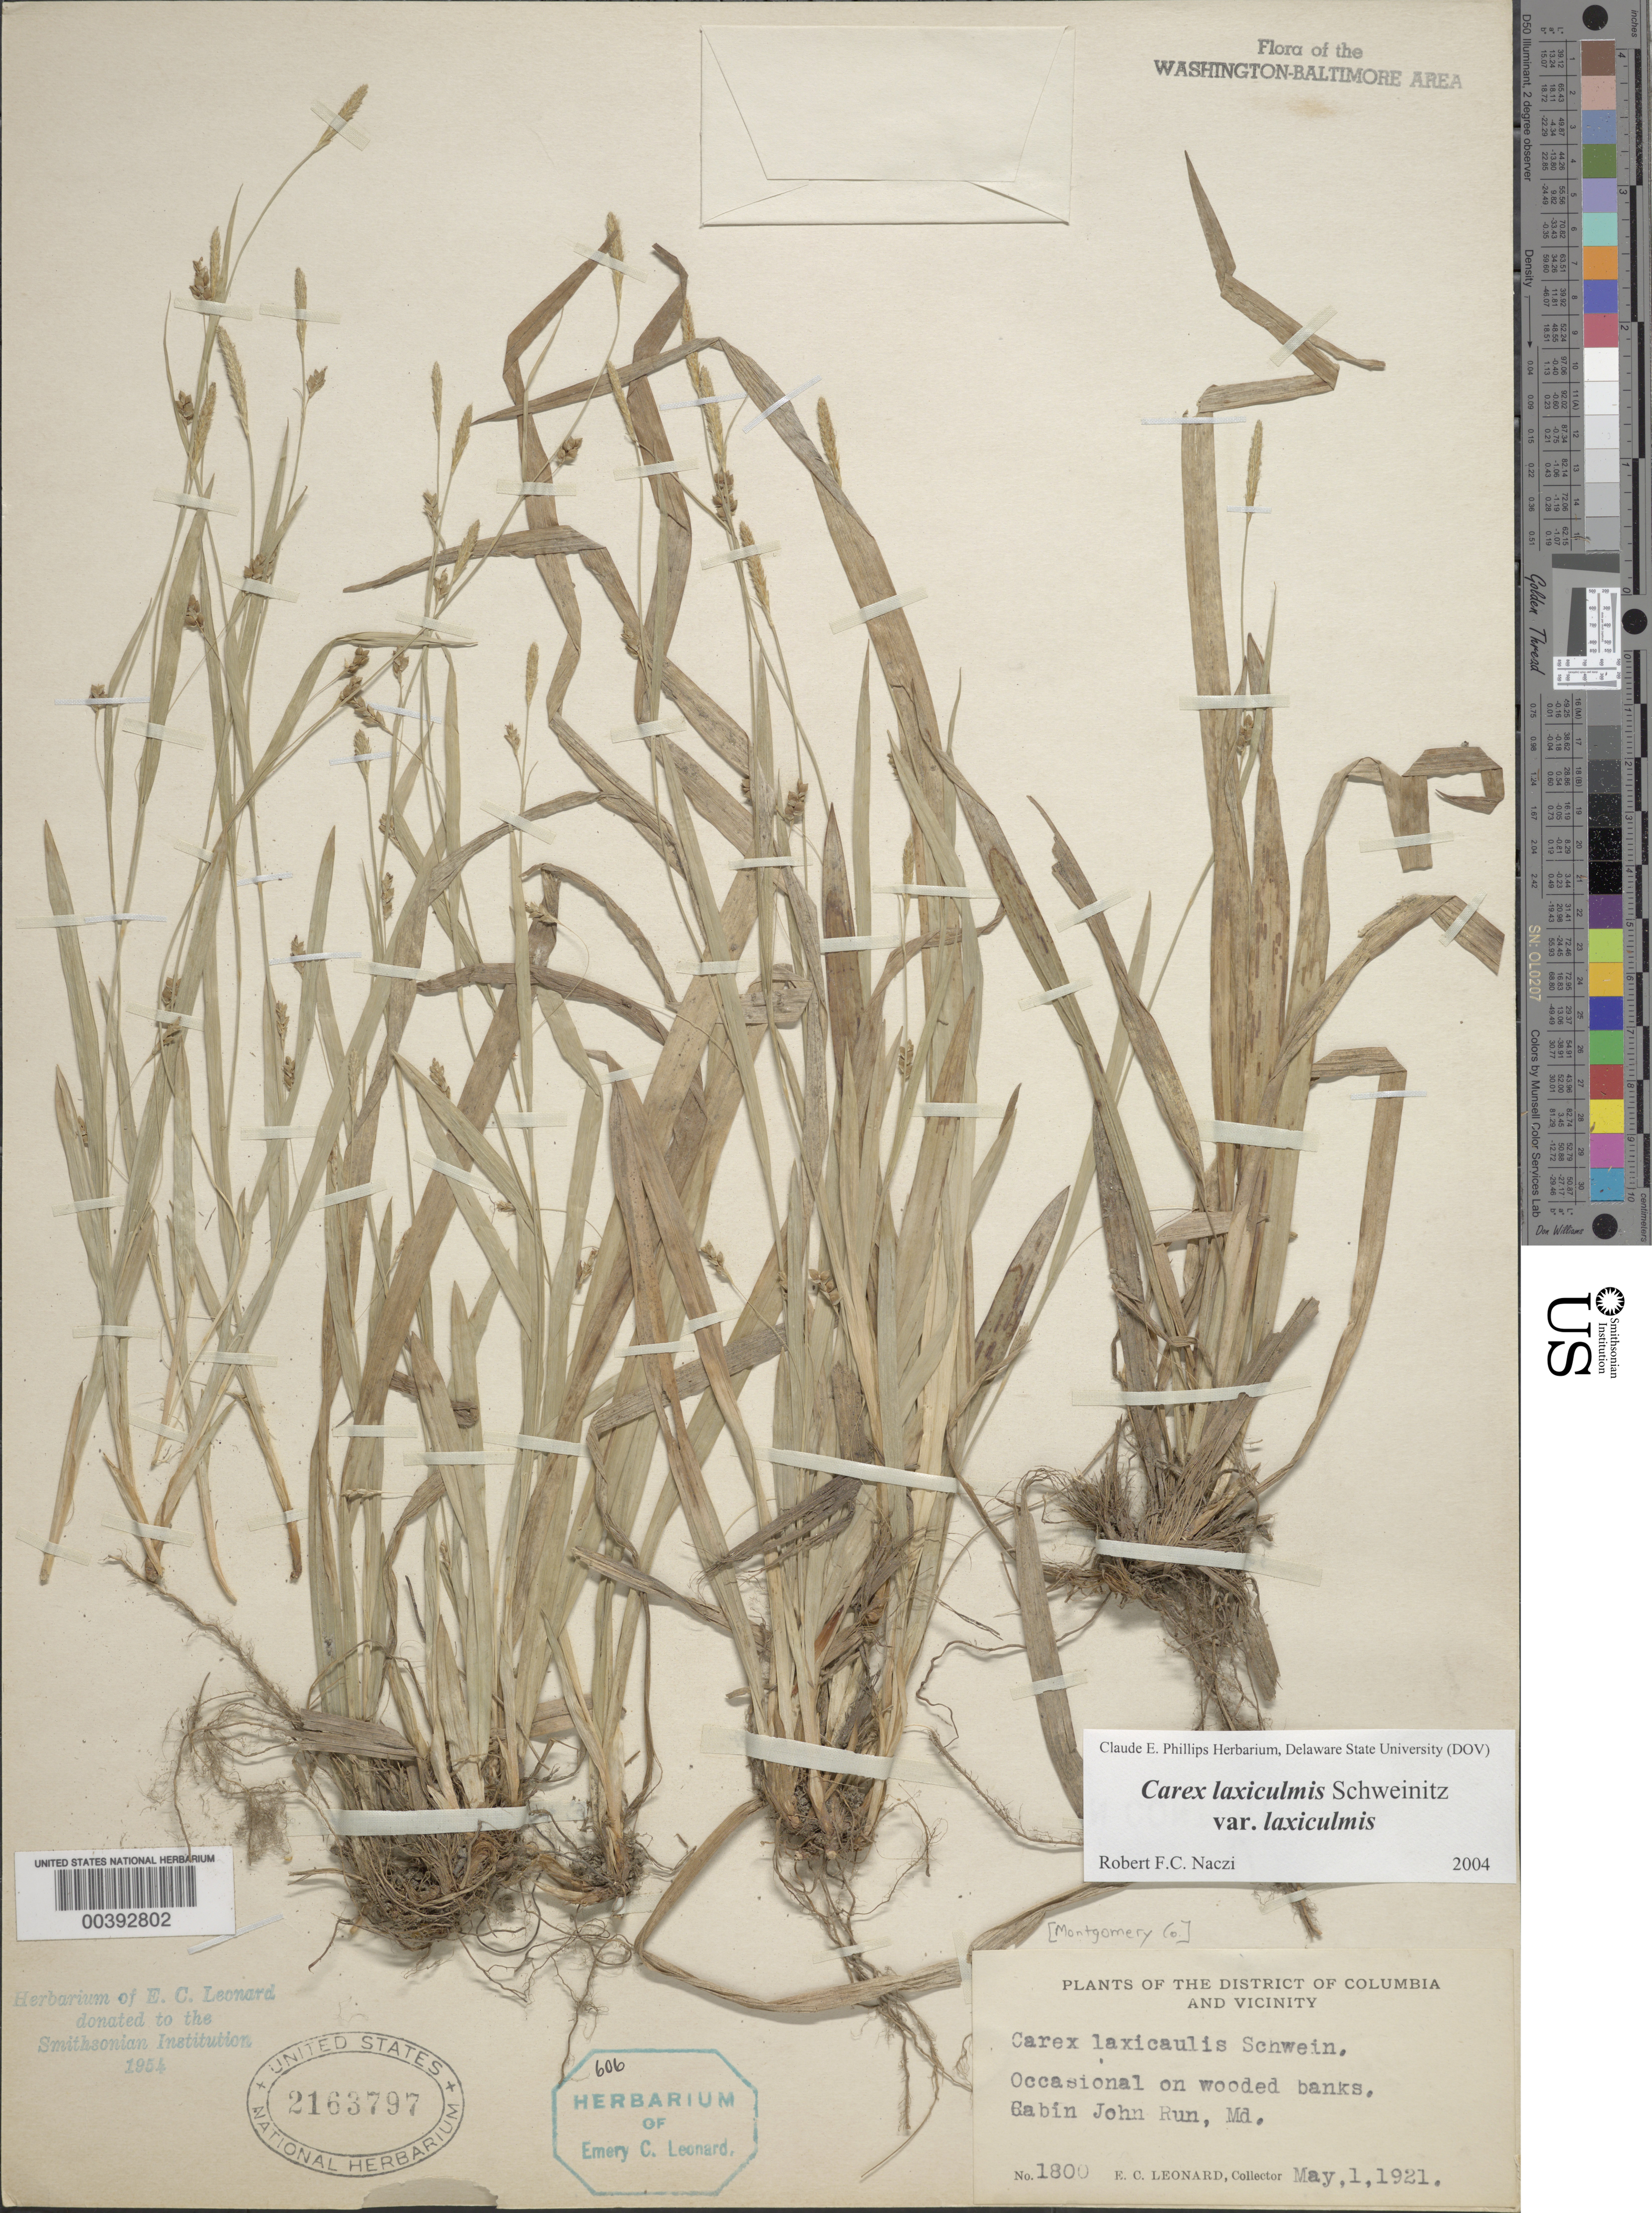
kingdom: Plantae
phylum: Tracheophyta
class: Liliopsida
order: Poales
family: Cyperaceae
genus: Carex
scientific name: Carex laxiculmis var. copulata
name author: (L.H. Bailey) Fernald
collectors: H. A. Allard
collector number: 19869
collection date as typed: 13 May 1951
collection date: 1951-05-13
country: United States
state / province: Virginia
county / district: Fauquier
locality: N of Hopewell Gap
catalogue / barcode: US 2052797